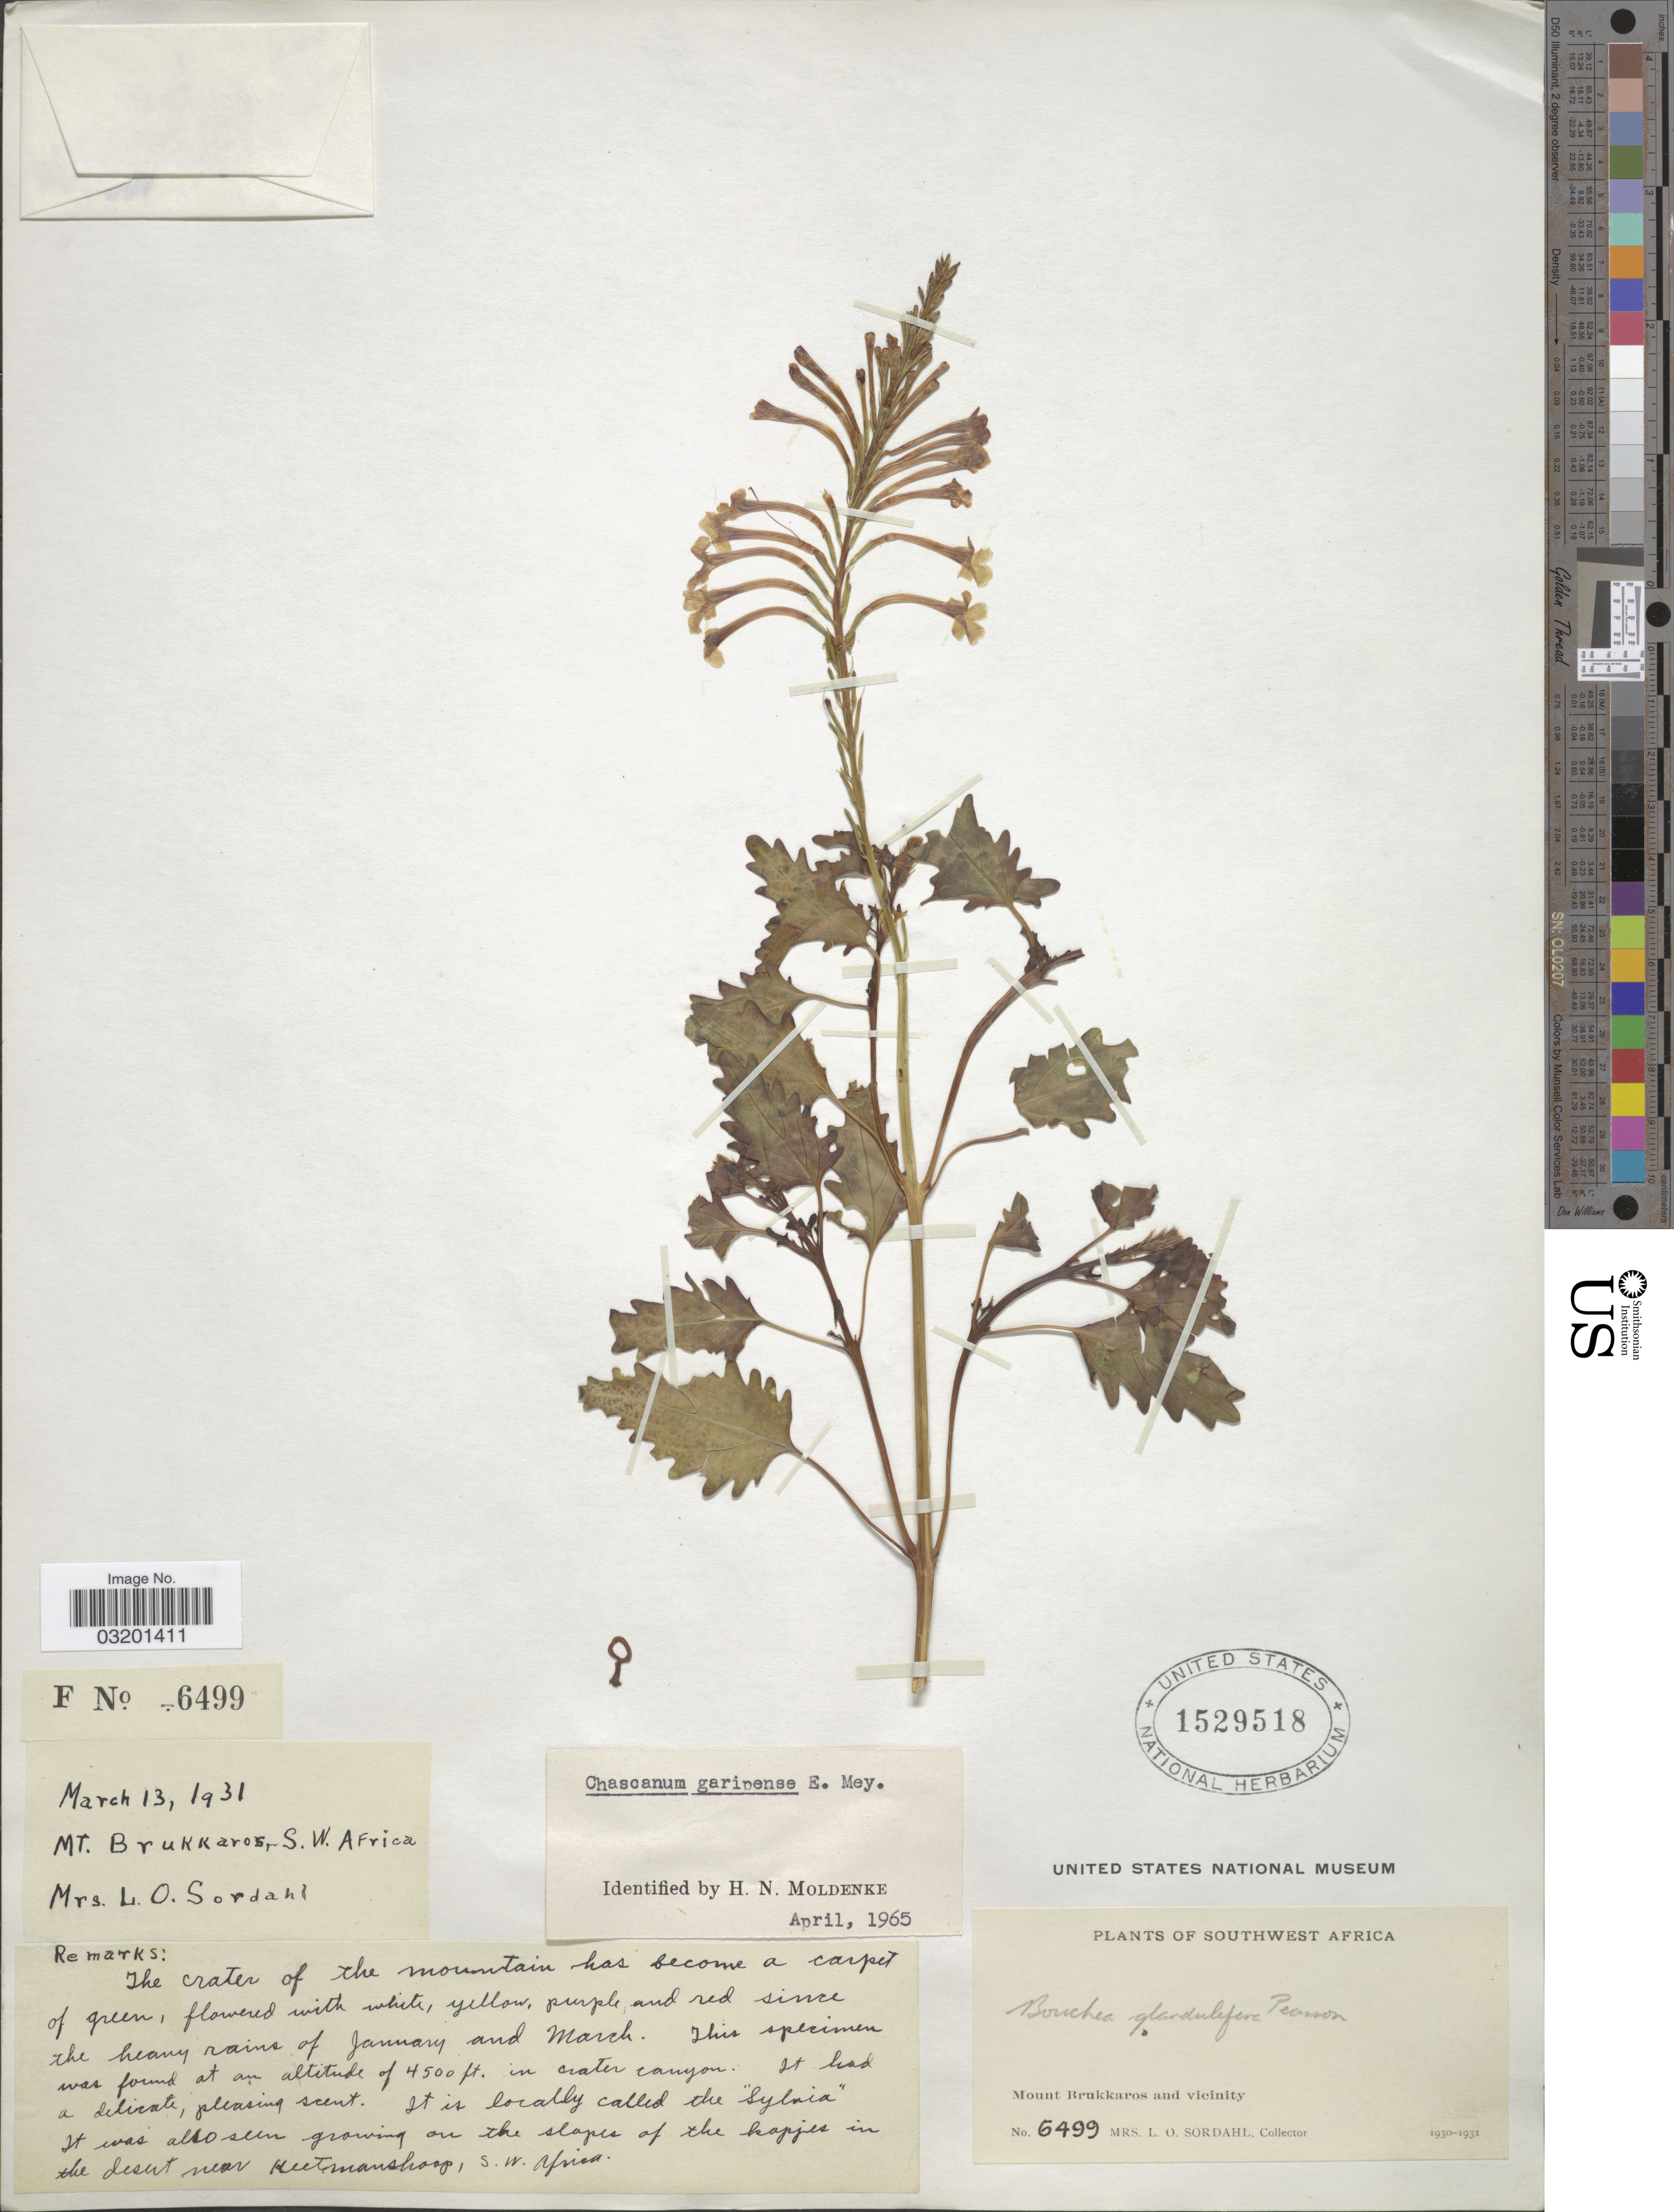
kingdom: Plantae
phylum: Tracheophyta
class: Magnoliopsida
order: Lamiales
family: Verbenaceae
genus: Chascanum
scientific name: Chascanum garipense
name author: E. Mey.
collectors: L. Sordahl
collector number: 6499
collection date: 1931-03-13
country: Namibia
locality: Southwest Africa. Mount Brukkaros and vicinity.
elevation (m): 1372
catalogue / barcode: US 1529518